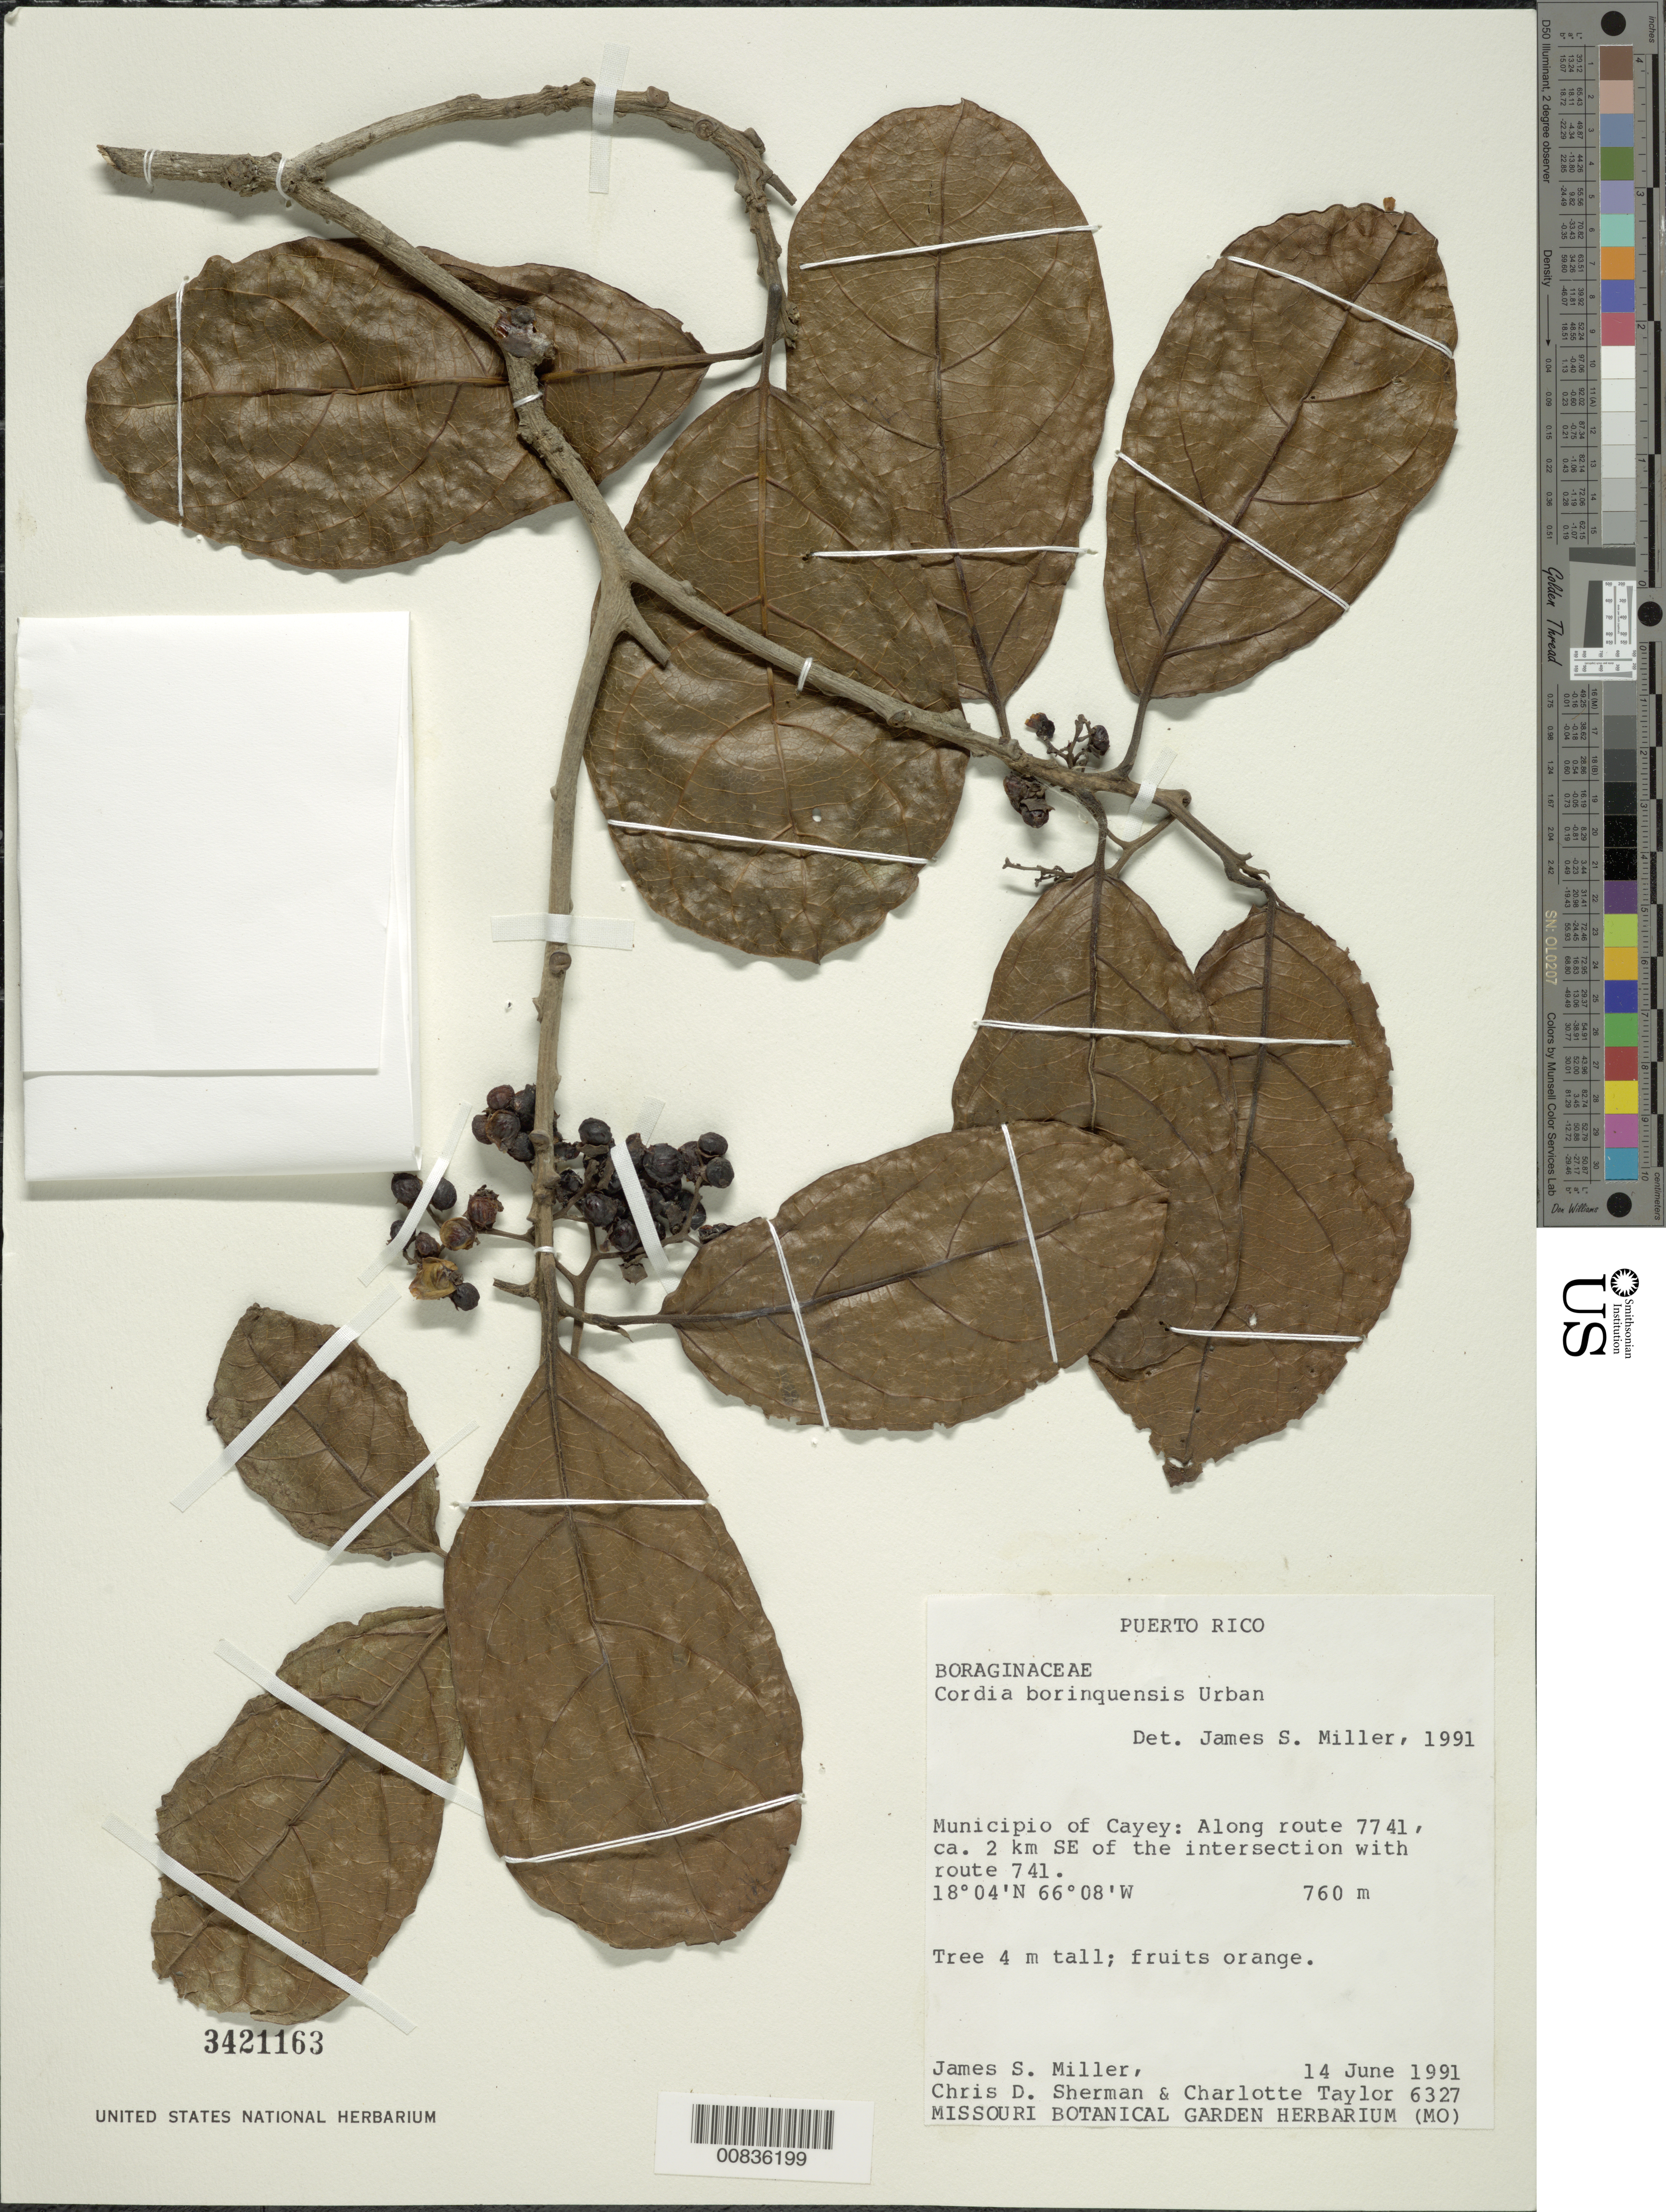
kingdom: Plantae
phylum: Tracheophyta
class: Magnoliopsida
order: Boraginales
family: Cordiaceae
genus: Cordia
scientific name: Cordia borinquensis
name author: Urb.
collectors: J. S. Miller, C. Sherman & C. Taylor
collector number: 6327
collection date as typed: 14 Jun 1991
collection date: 1991-06-14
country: Puerto Rico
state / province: Cayey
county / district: Cayey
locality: along route 7741, ca. 2 km SE of the intersection with route 741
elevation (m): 760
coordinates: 18.06666667, -66.13333333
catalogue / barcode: US 3421163